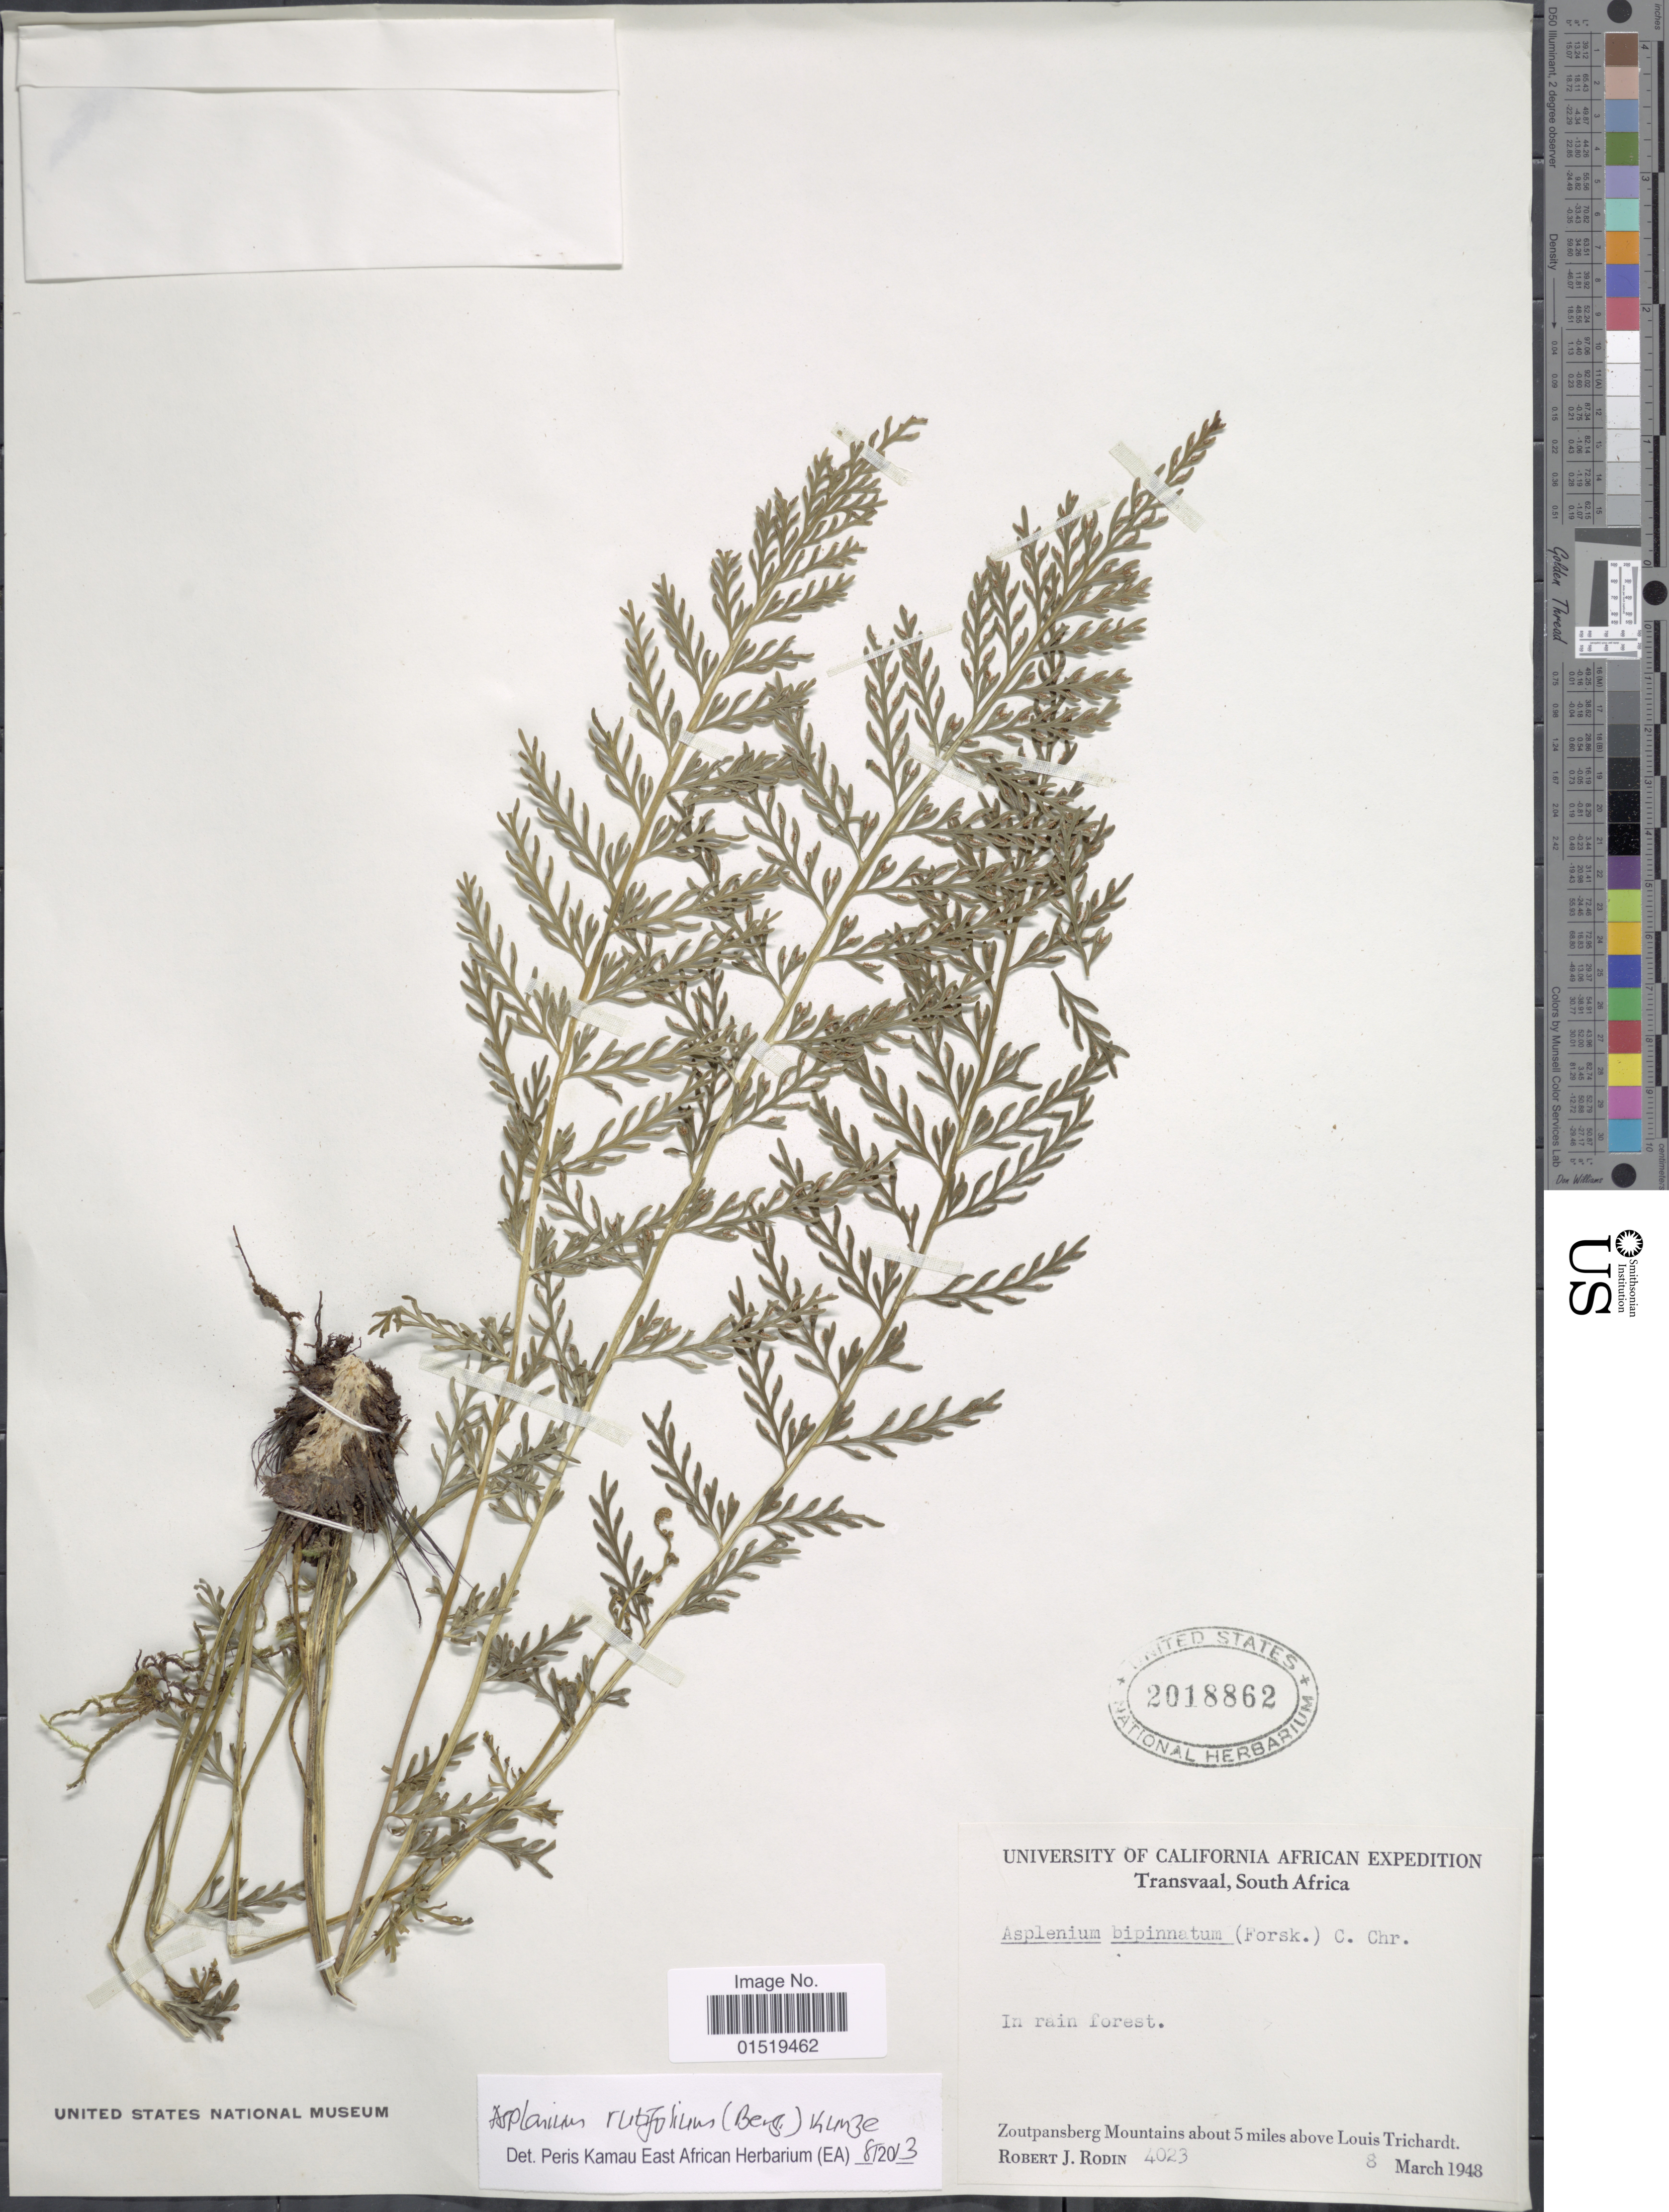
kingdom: Plantae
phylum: Tracheophyta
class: Polypodiopsida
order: Polypodiales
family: Aspleniaceae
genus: Asplenium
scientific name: Asplenium rutifolium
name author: (P.J. Bergius) Kunze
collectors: R. J. Rodin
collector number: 4023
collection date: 1948-03-08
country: South Africa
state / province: Limpopo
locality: Transvaal. Zoutpansberg Mountains about 5 miles above Louis Trichardt.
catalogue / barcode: US 2018862